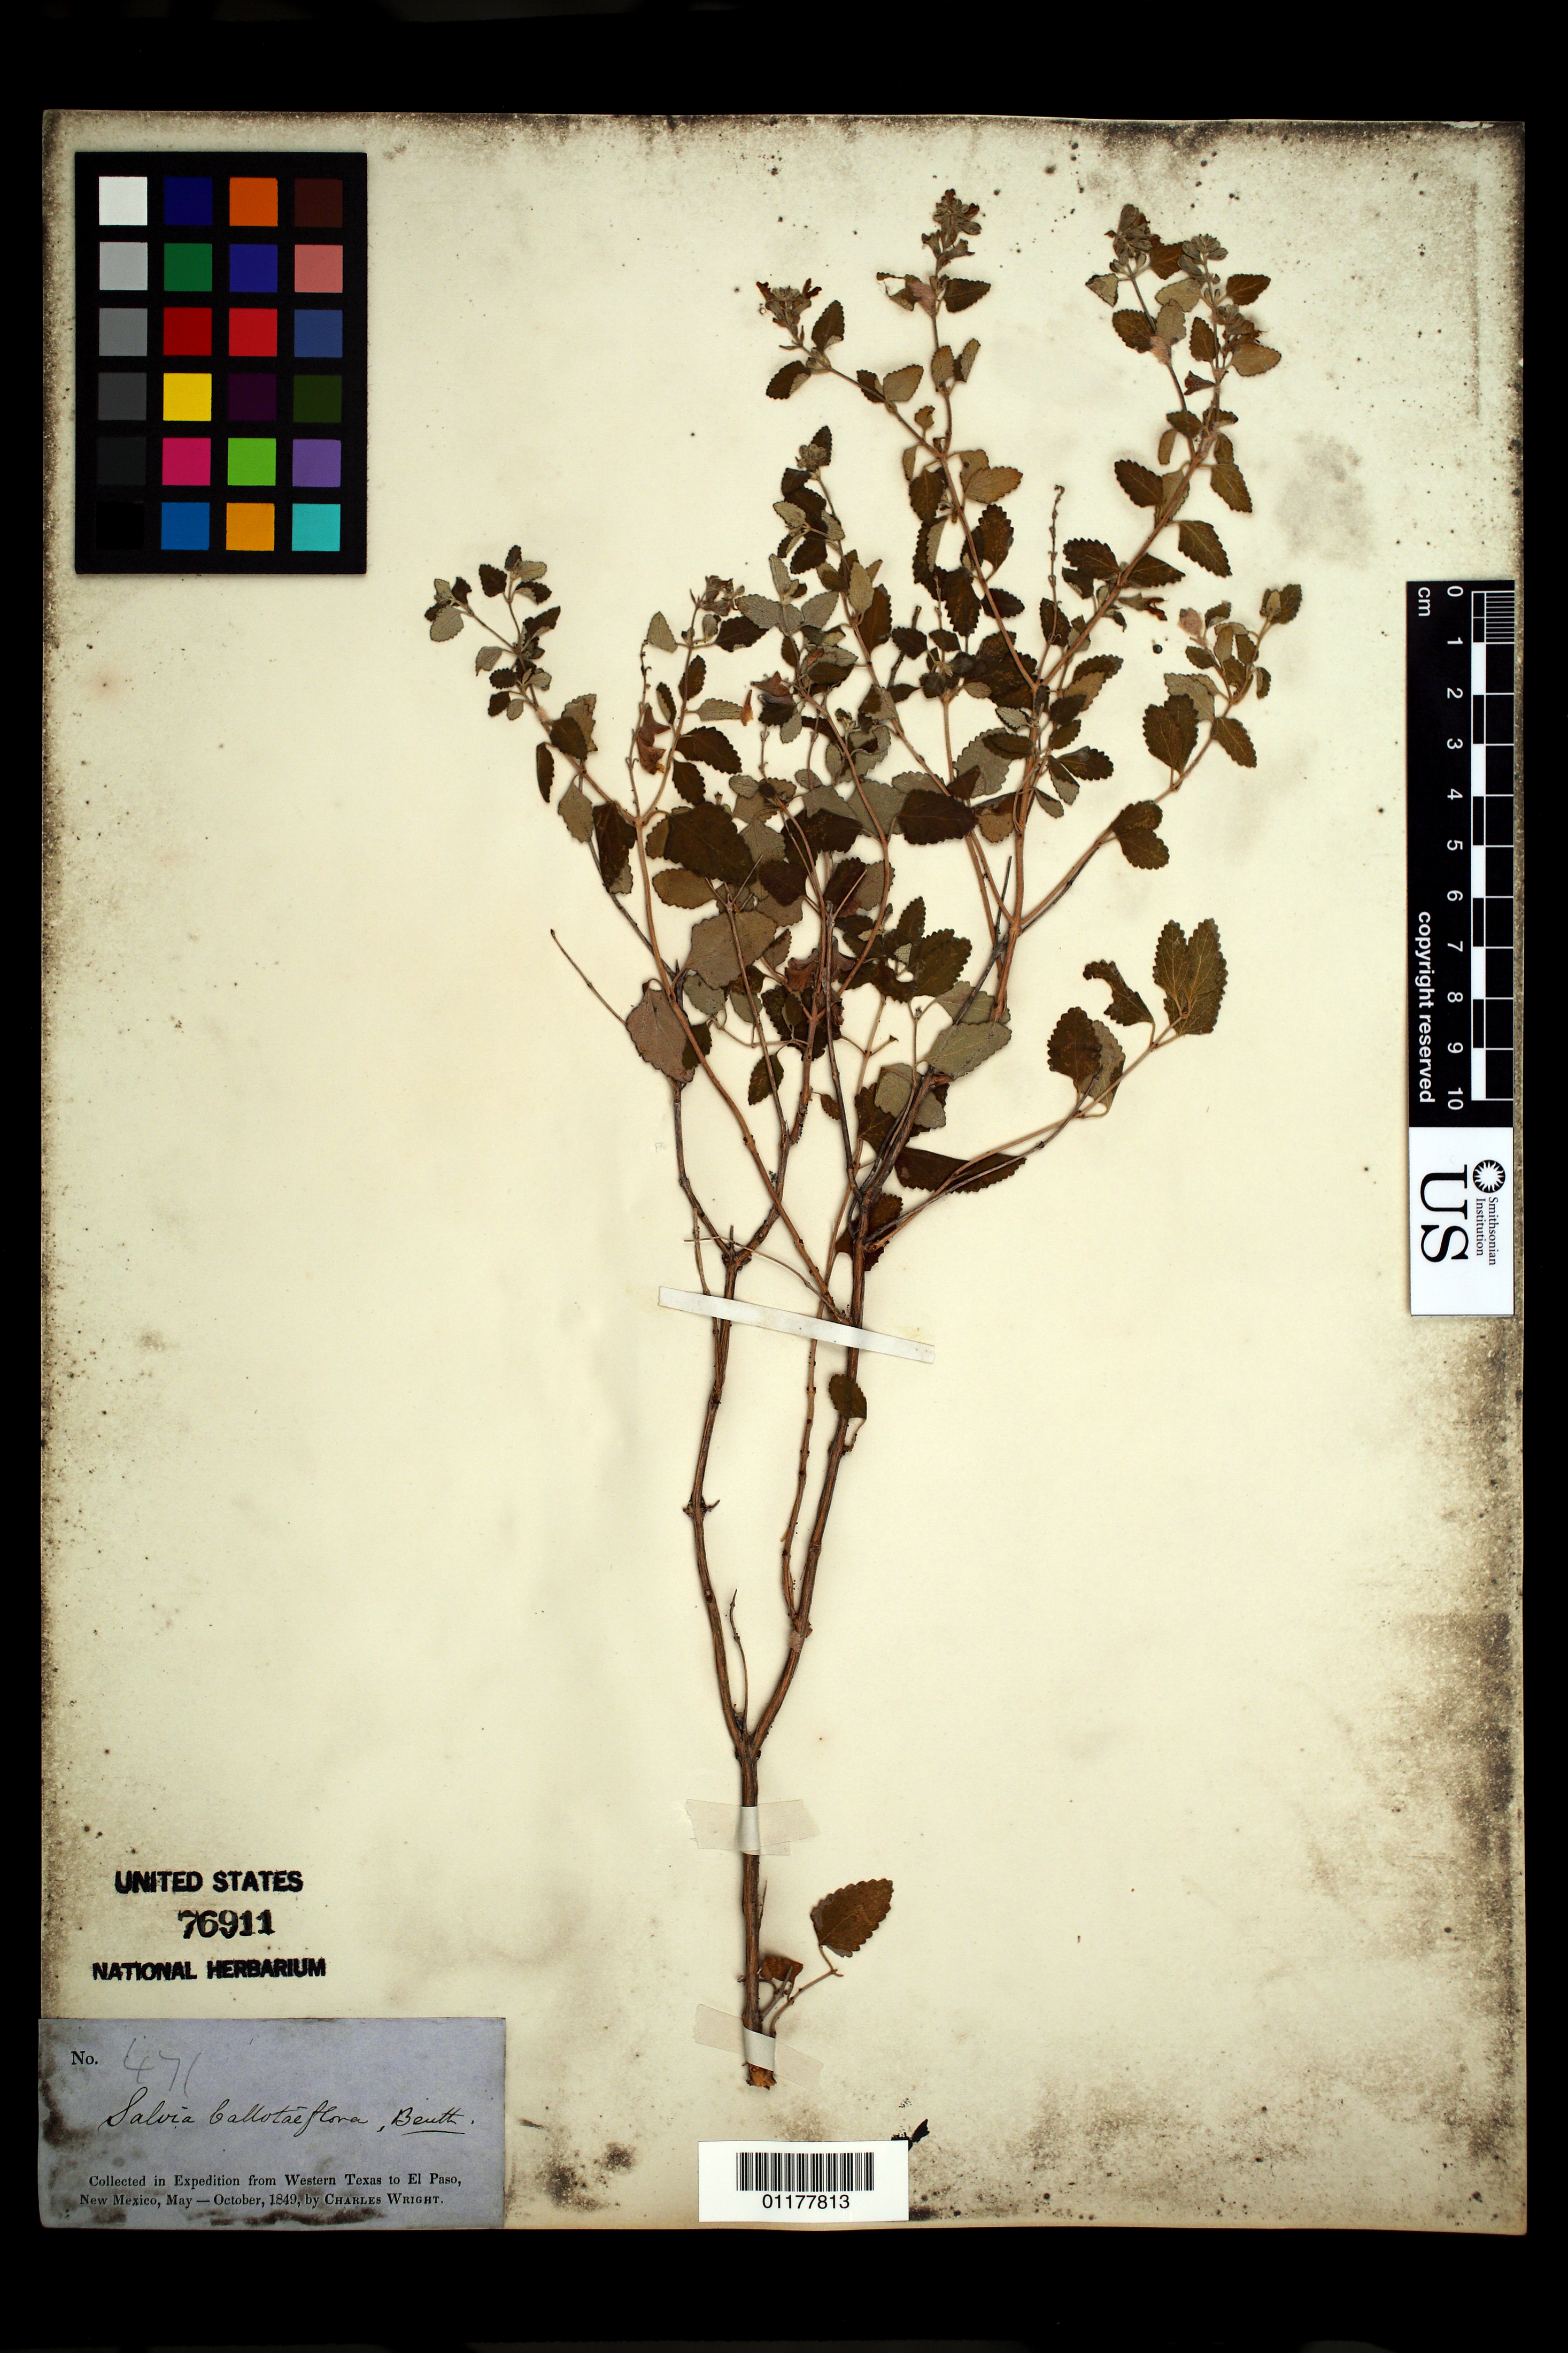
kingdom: Plantae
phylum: Tracheophyta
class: Magnoliopsida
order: Lamiales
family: Lamiaceae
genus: Salvia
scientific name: Salvia ballotiflora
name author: Benth.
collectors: C. Wright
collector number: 472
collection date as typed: May 1849 to -- Oct 1849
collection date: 1849-05/1849-10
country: United States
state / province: New Mexico / Texas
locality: from Western Texas to El Paso, New Mexico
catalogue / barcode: US 76910